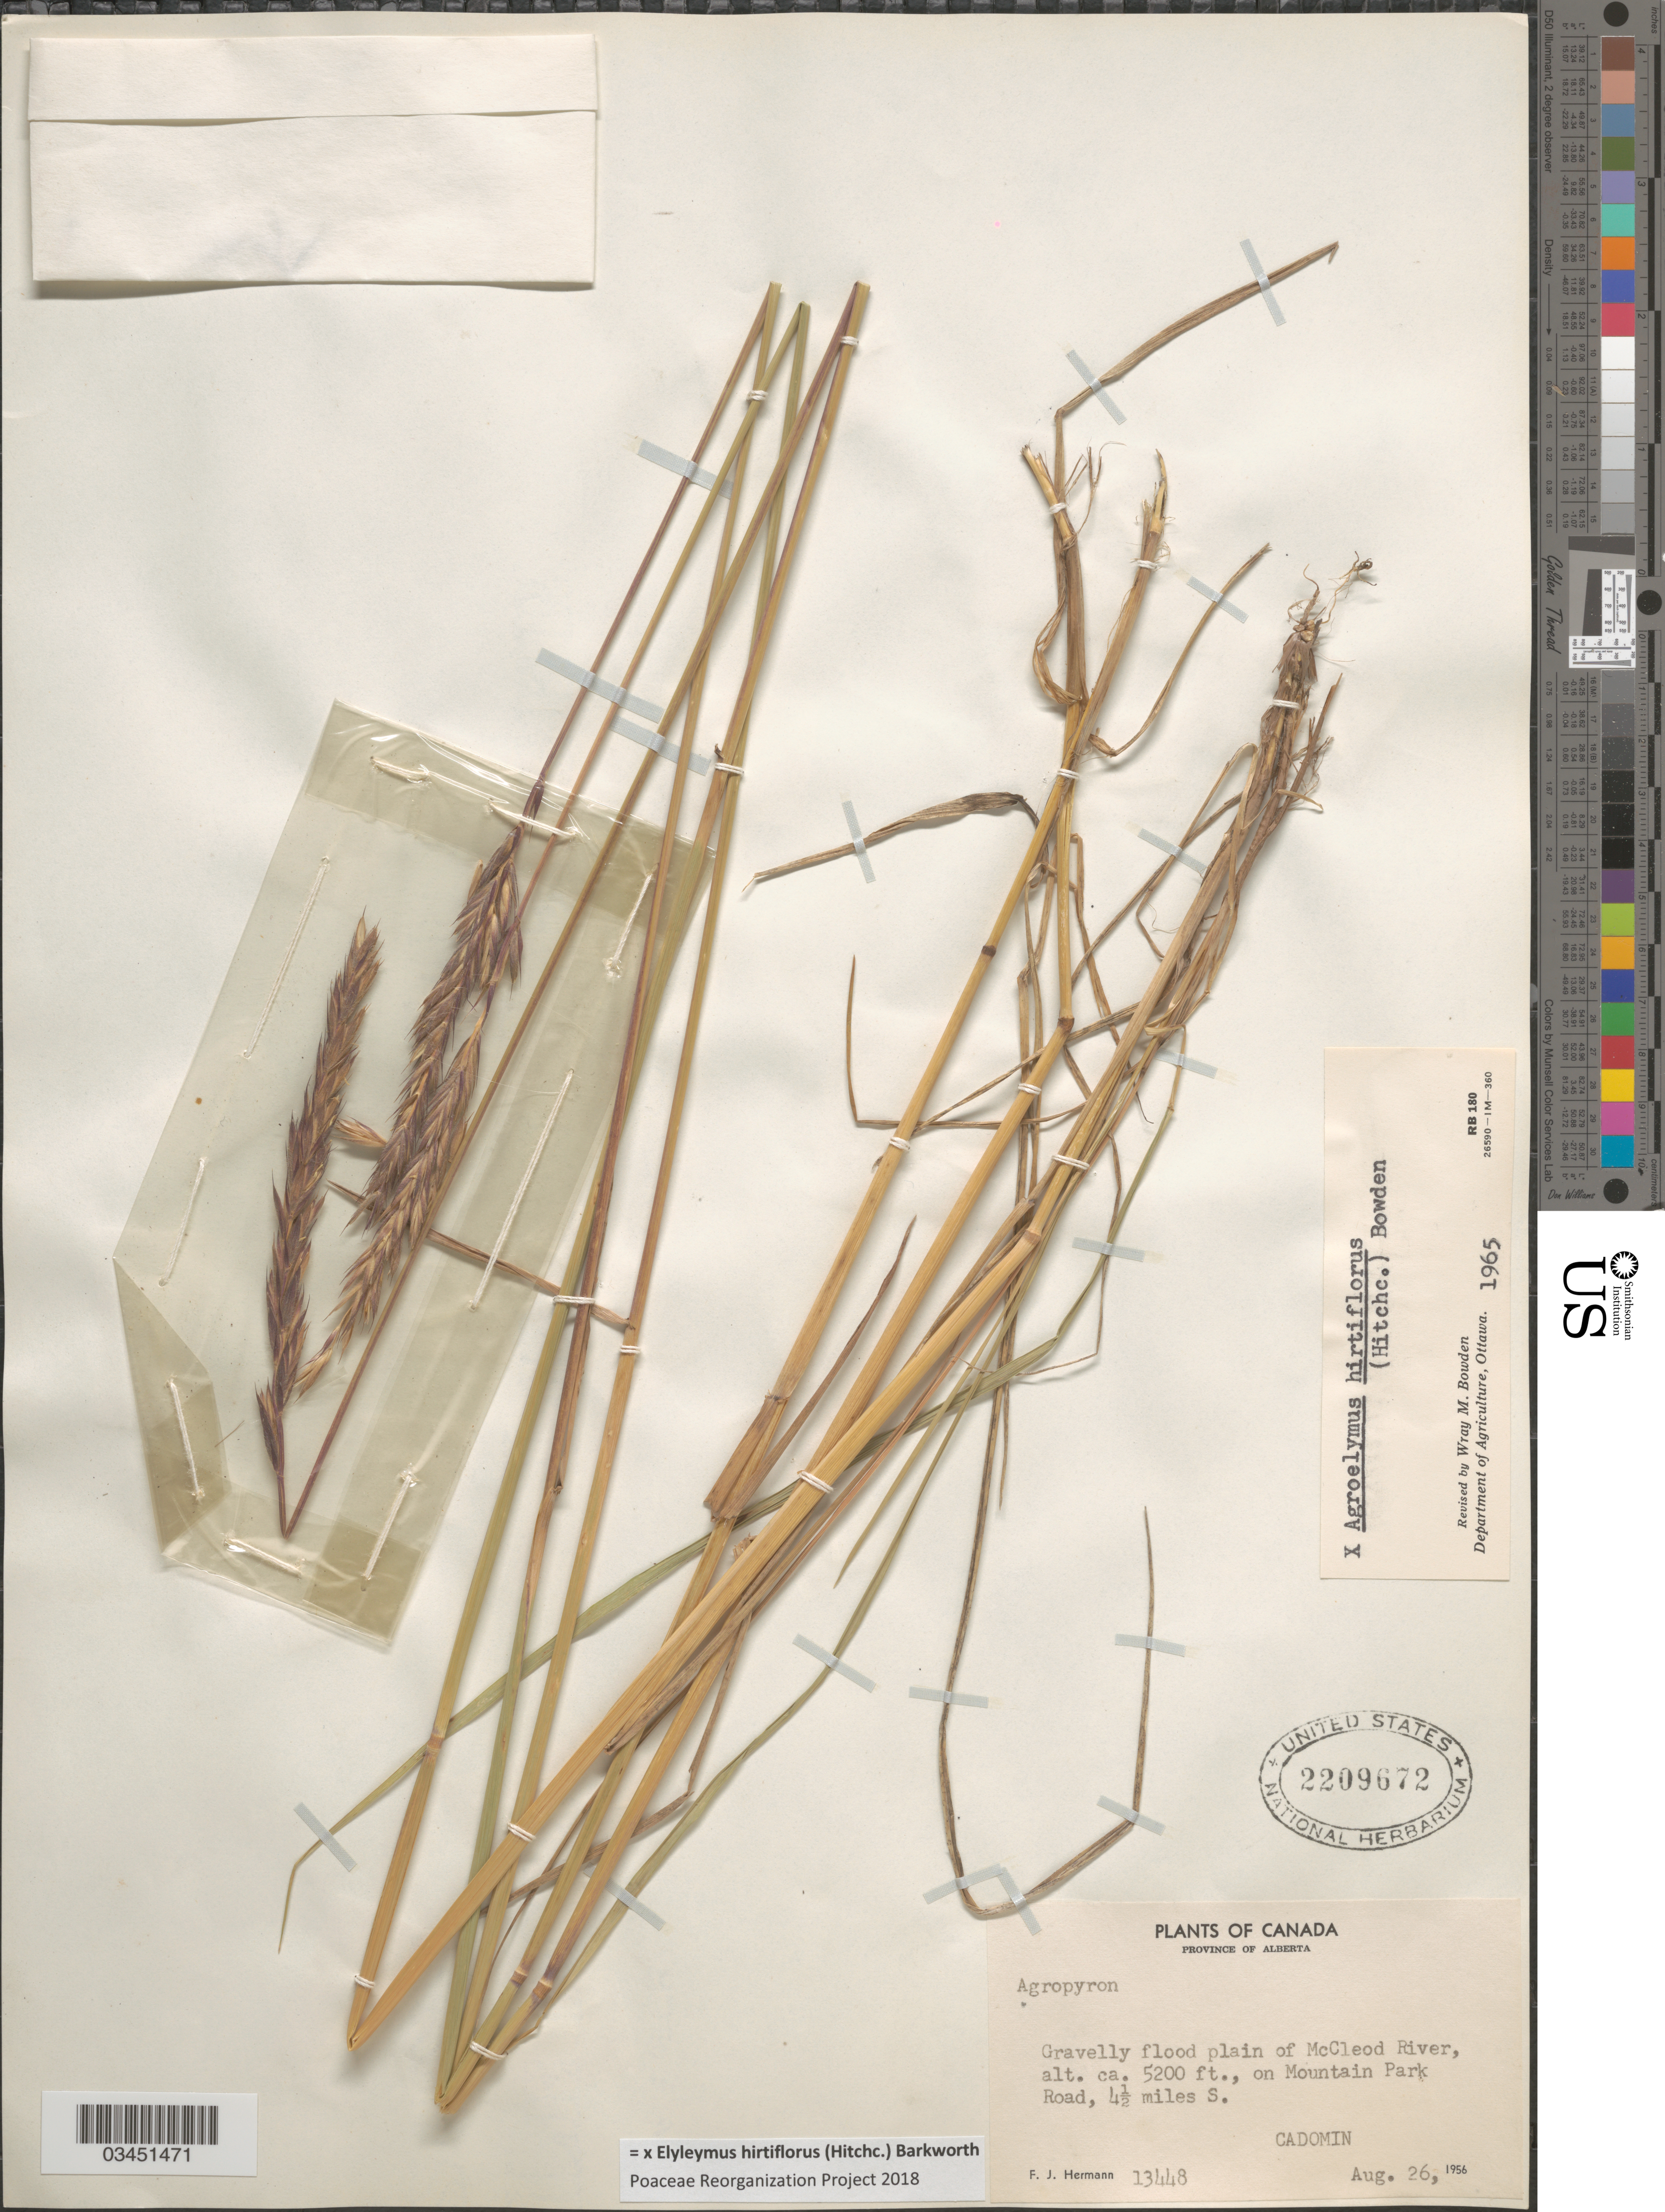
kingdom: Plantae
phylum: Tracheophyta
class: Liliopsida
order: Poales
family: Poaceae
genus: Elyleymus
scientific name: x Elyleymus hirtiflorus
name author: (Hitchc.) Barkworth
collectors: F. J. Hermann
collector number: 13448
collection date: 1956-08-26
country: Canada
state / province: Alberta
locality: Gravelly flood plain of McCleod River, on Mountain Park Road, 4 1/2 miles S. Cadomin.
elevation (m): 1585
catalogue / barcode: US 2209672